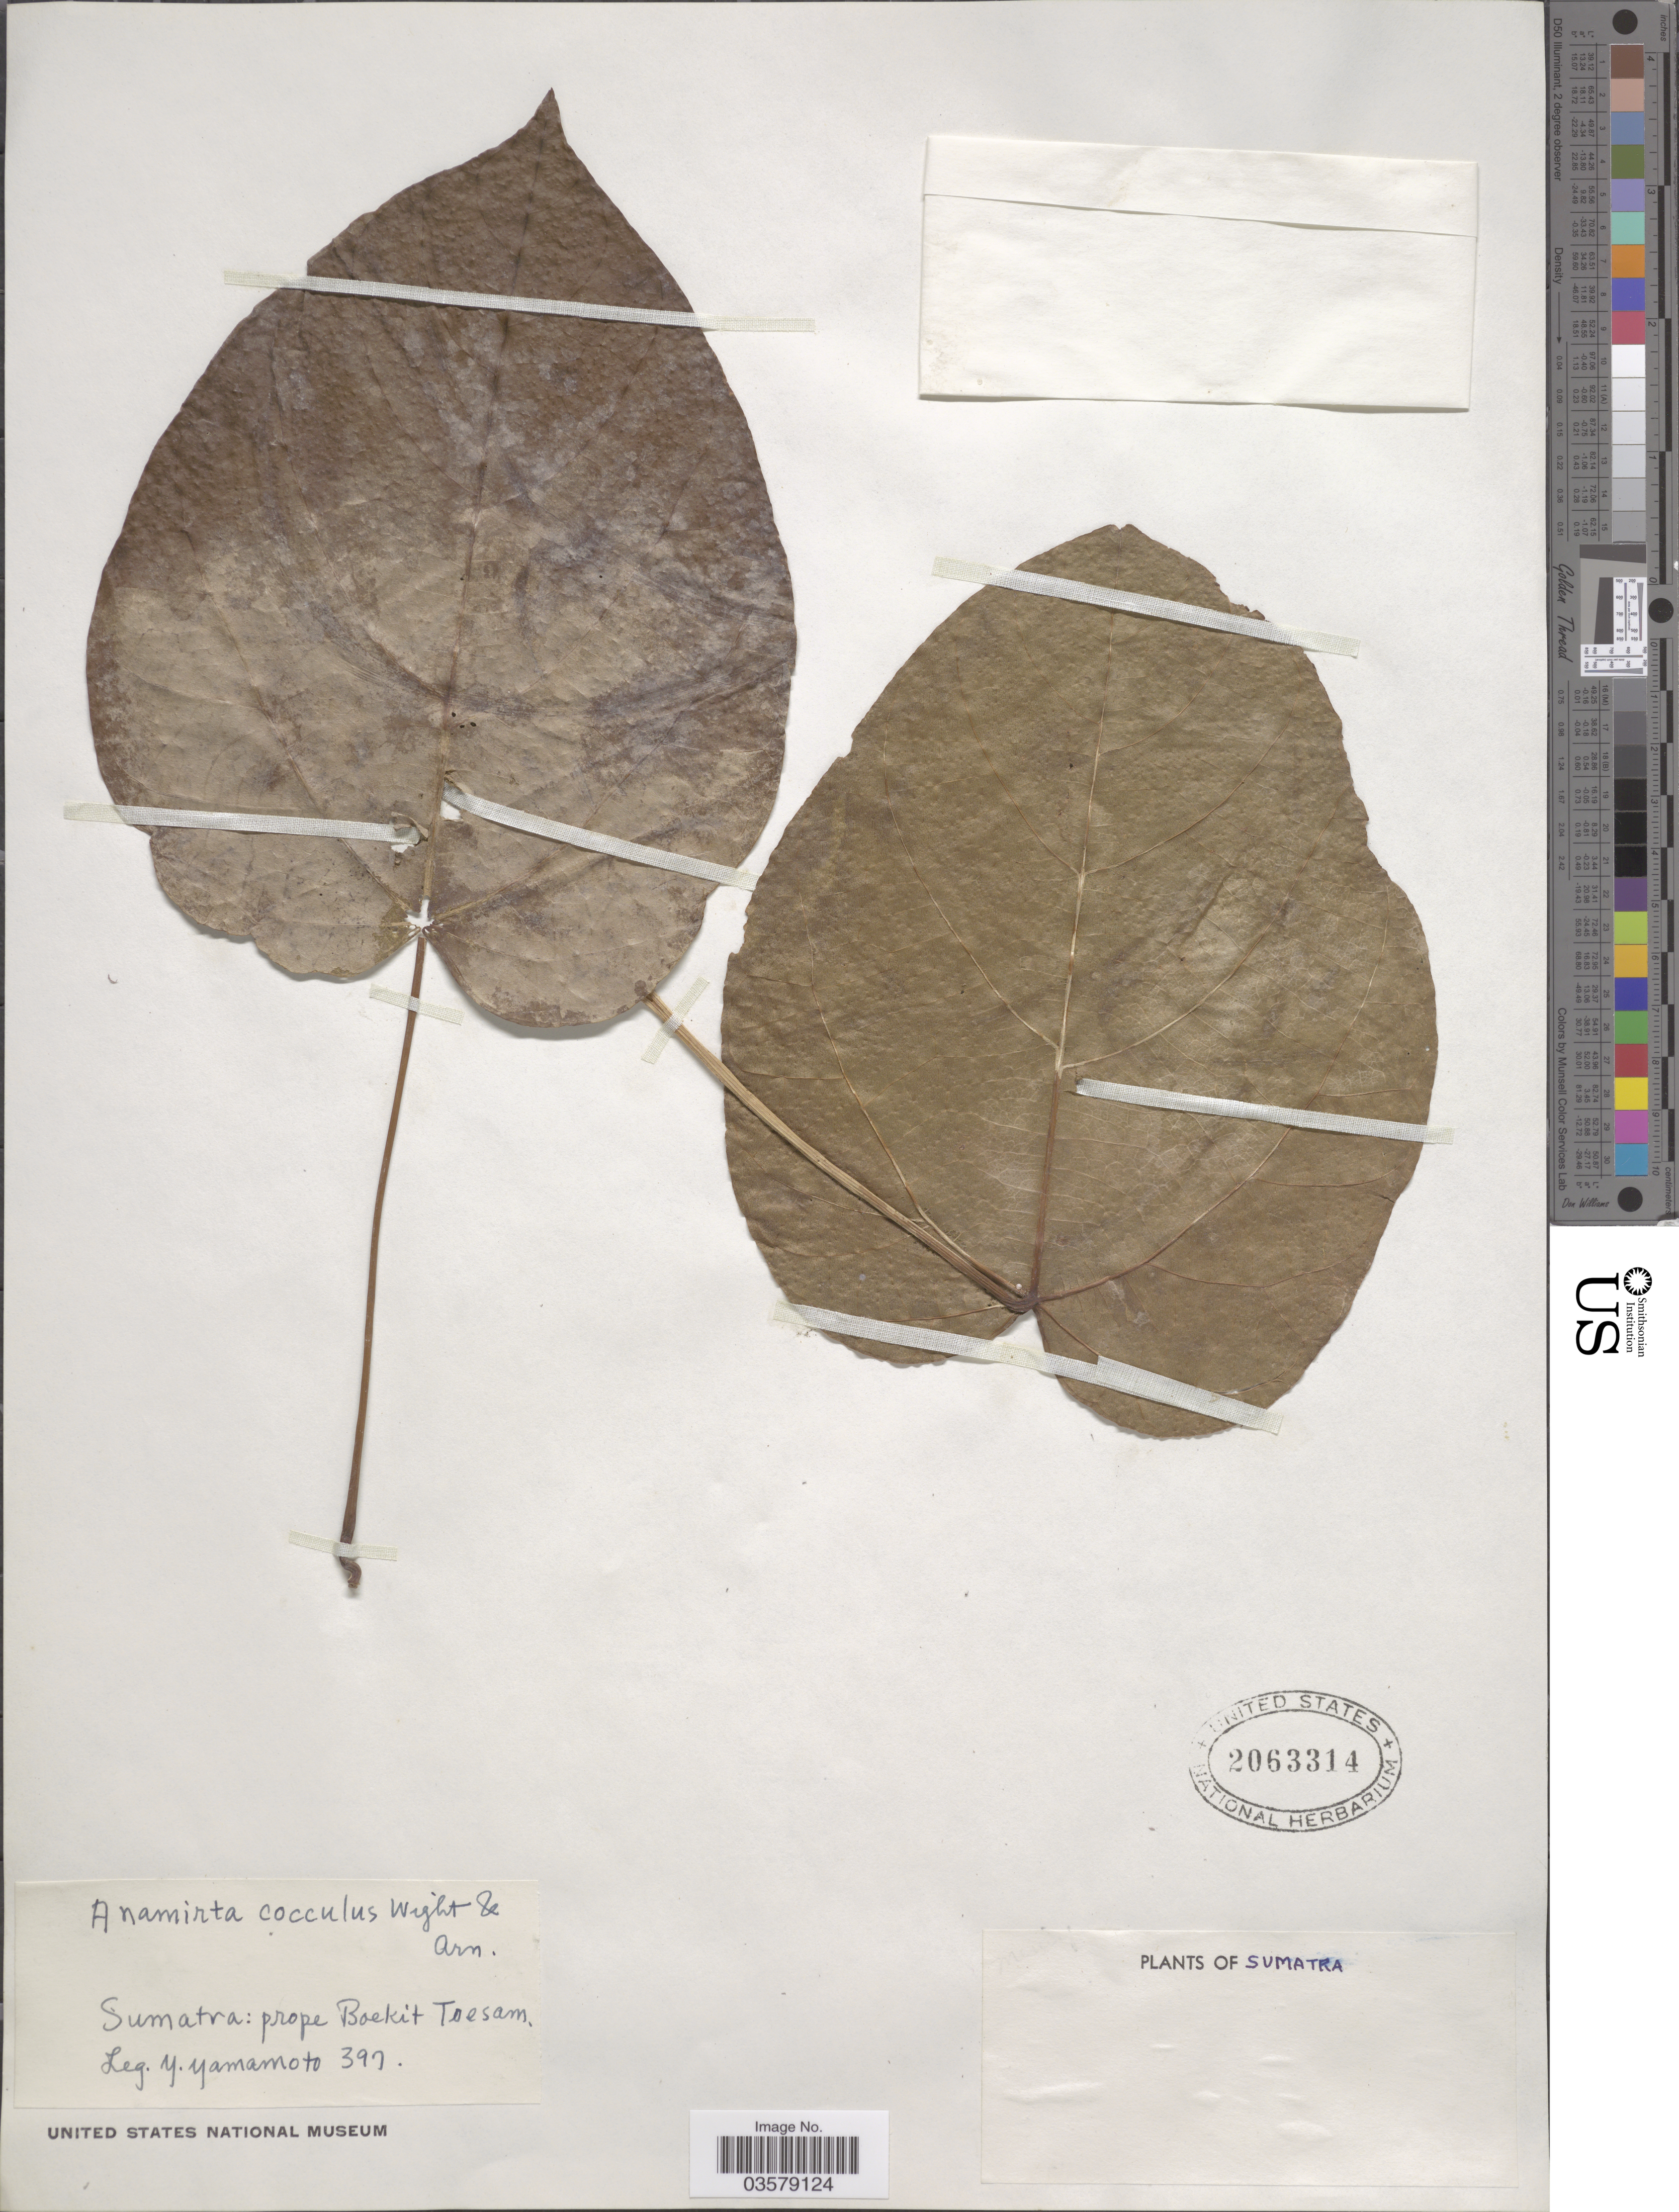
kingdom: Plantae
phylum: Tracheophyta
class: Magnoliopsida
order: Ranunculales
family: Menispermaceae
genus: Anamirta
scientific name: Anamirta cocculus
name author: (L.) Wight & Arn.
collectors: Y. Yamamoto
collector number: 397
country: Indonesia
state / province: Sumatra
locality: Prope Boekit Toesam.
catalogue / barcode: US 2063314